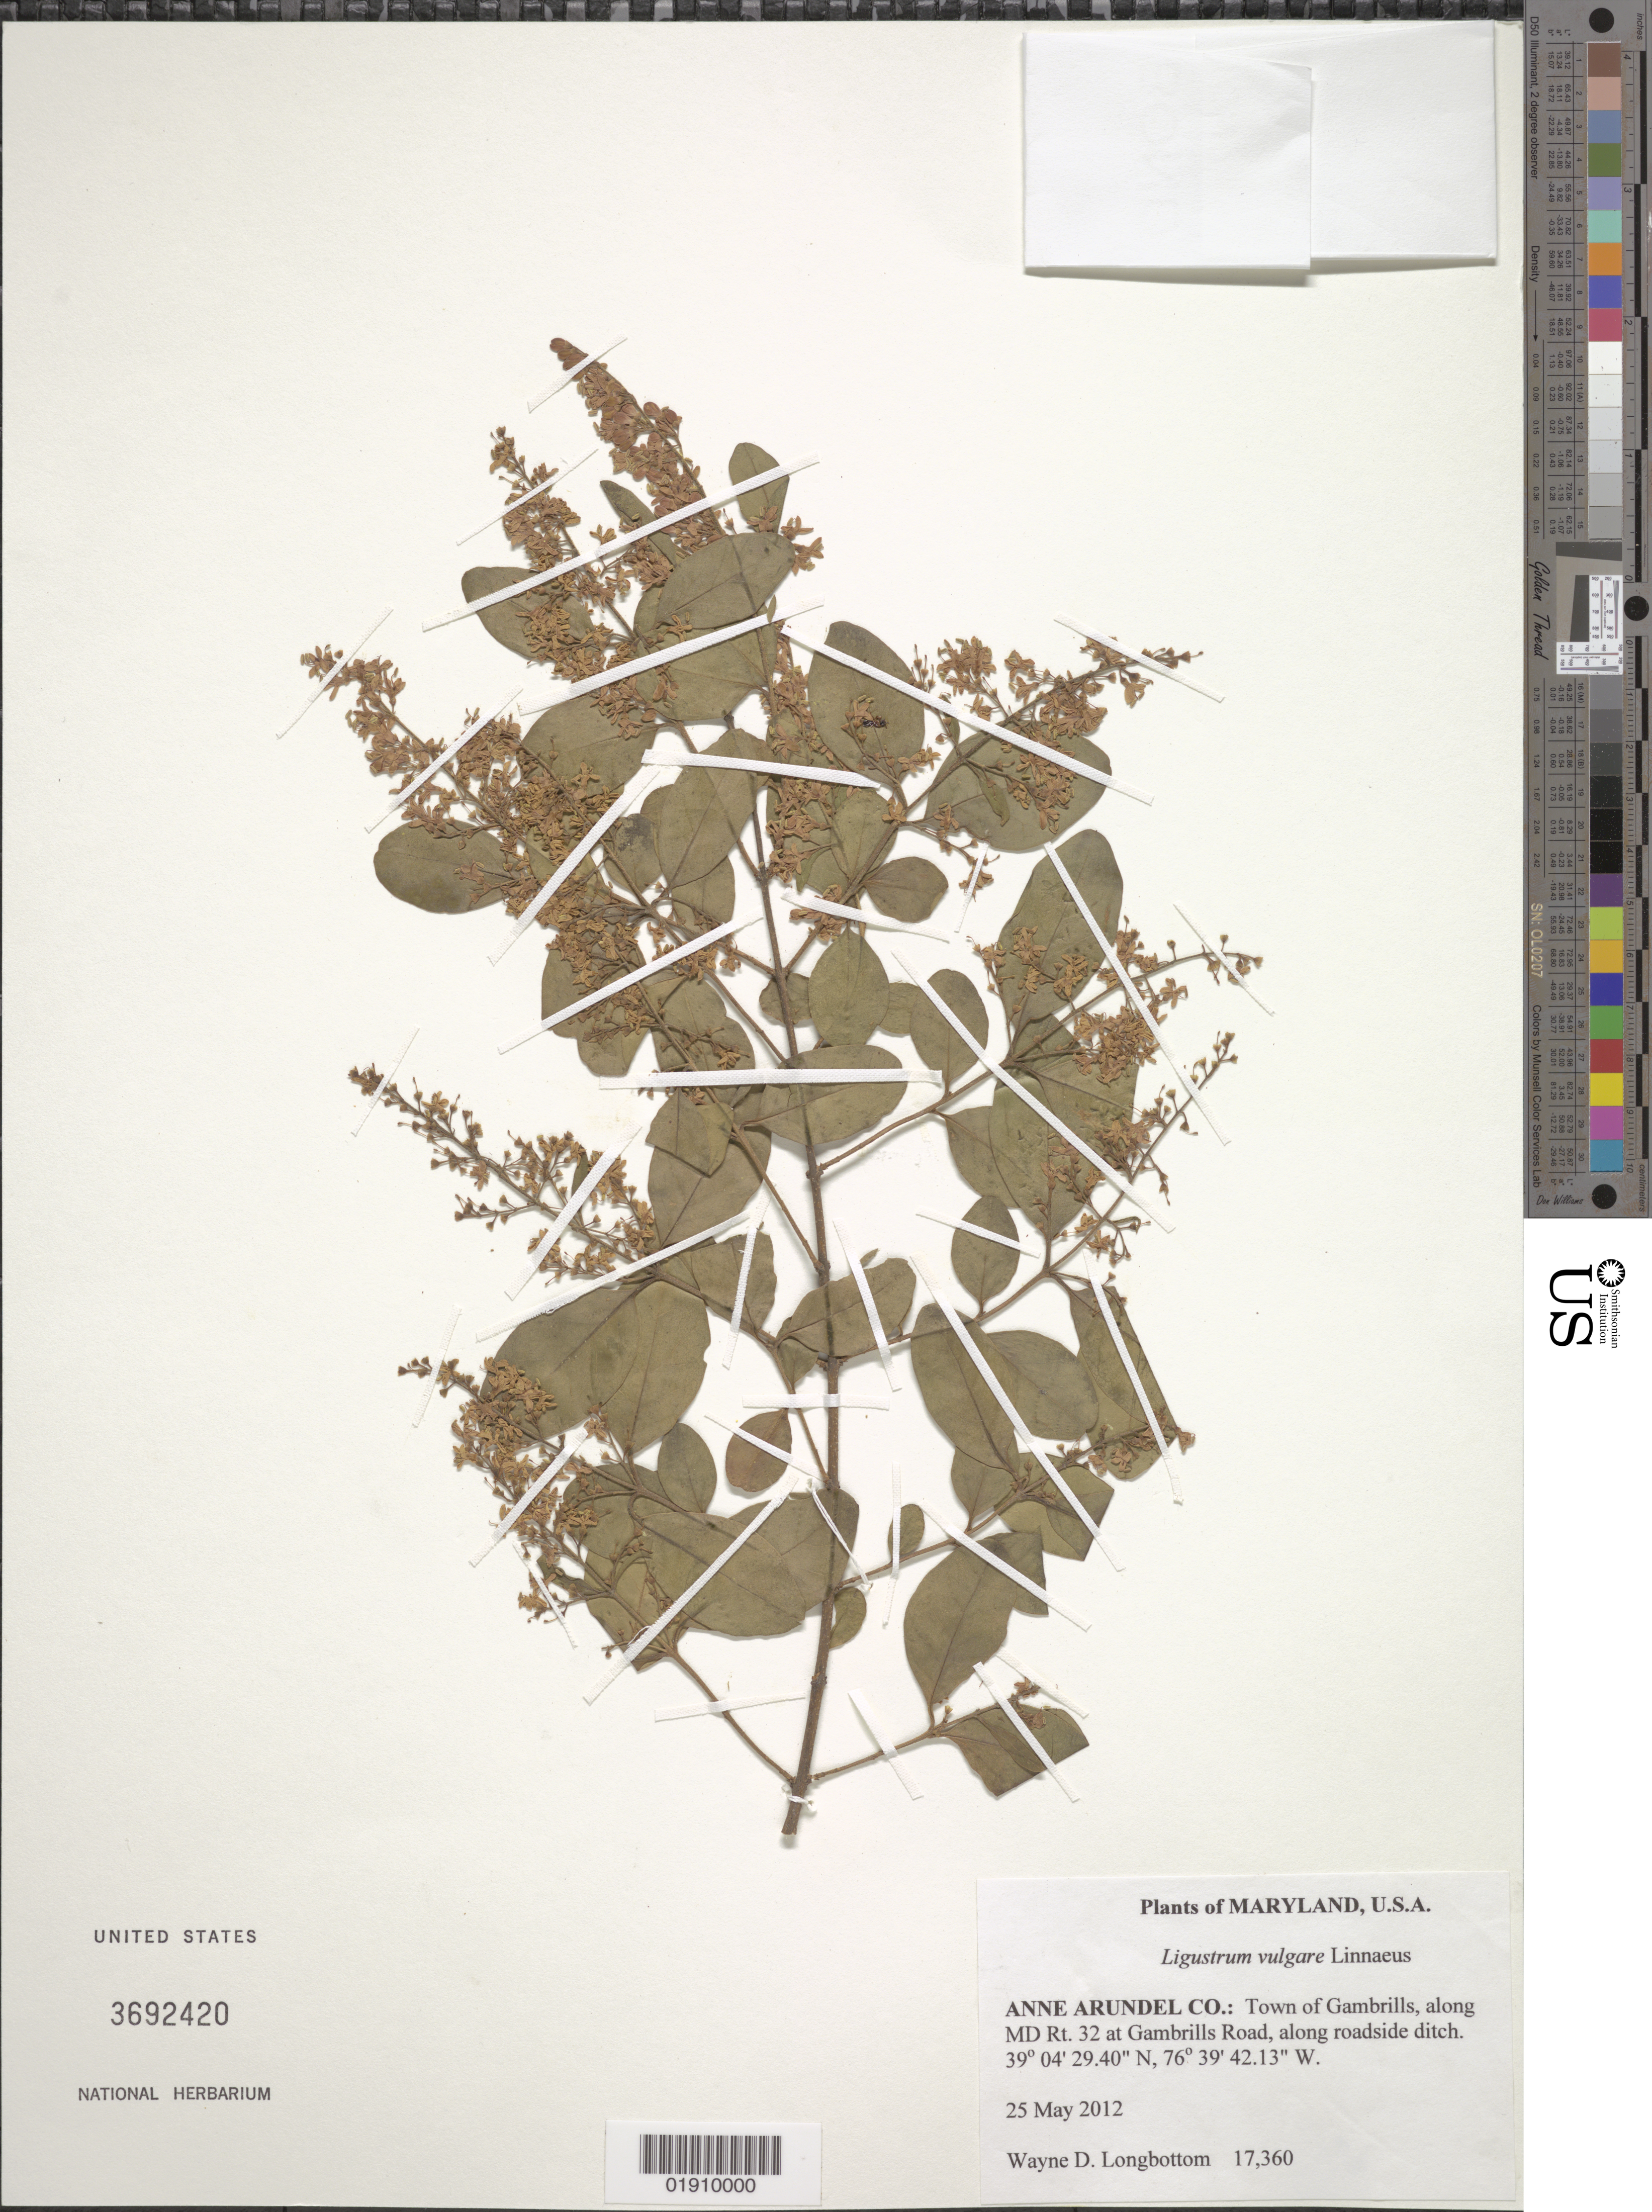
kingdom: Plantae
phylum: Tracheophyta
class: Magnoliopsida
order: Lamiales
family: Oleaceae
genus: Ligustrum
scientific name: Ligustrum vulgare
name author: L.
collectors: W. D. Longbottom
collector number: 17,360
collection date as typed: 25 May 2012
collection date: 2012-05-25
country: United States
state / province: Maryland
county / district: Anne Arundel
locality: Town of Gambrills, along MD Rt. 32 at Gambrills Road, along roadside ditch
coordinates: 39 04 29.40 N, 76 39 42.13 W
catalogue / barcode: US 3692420